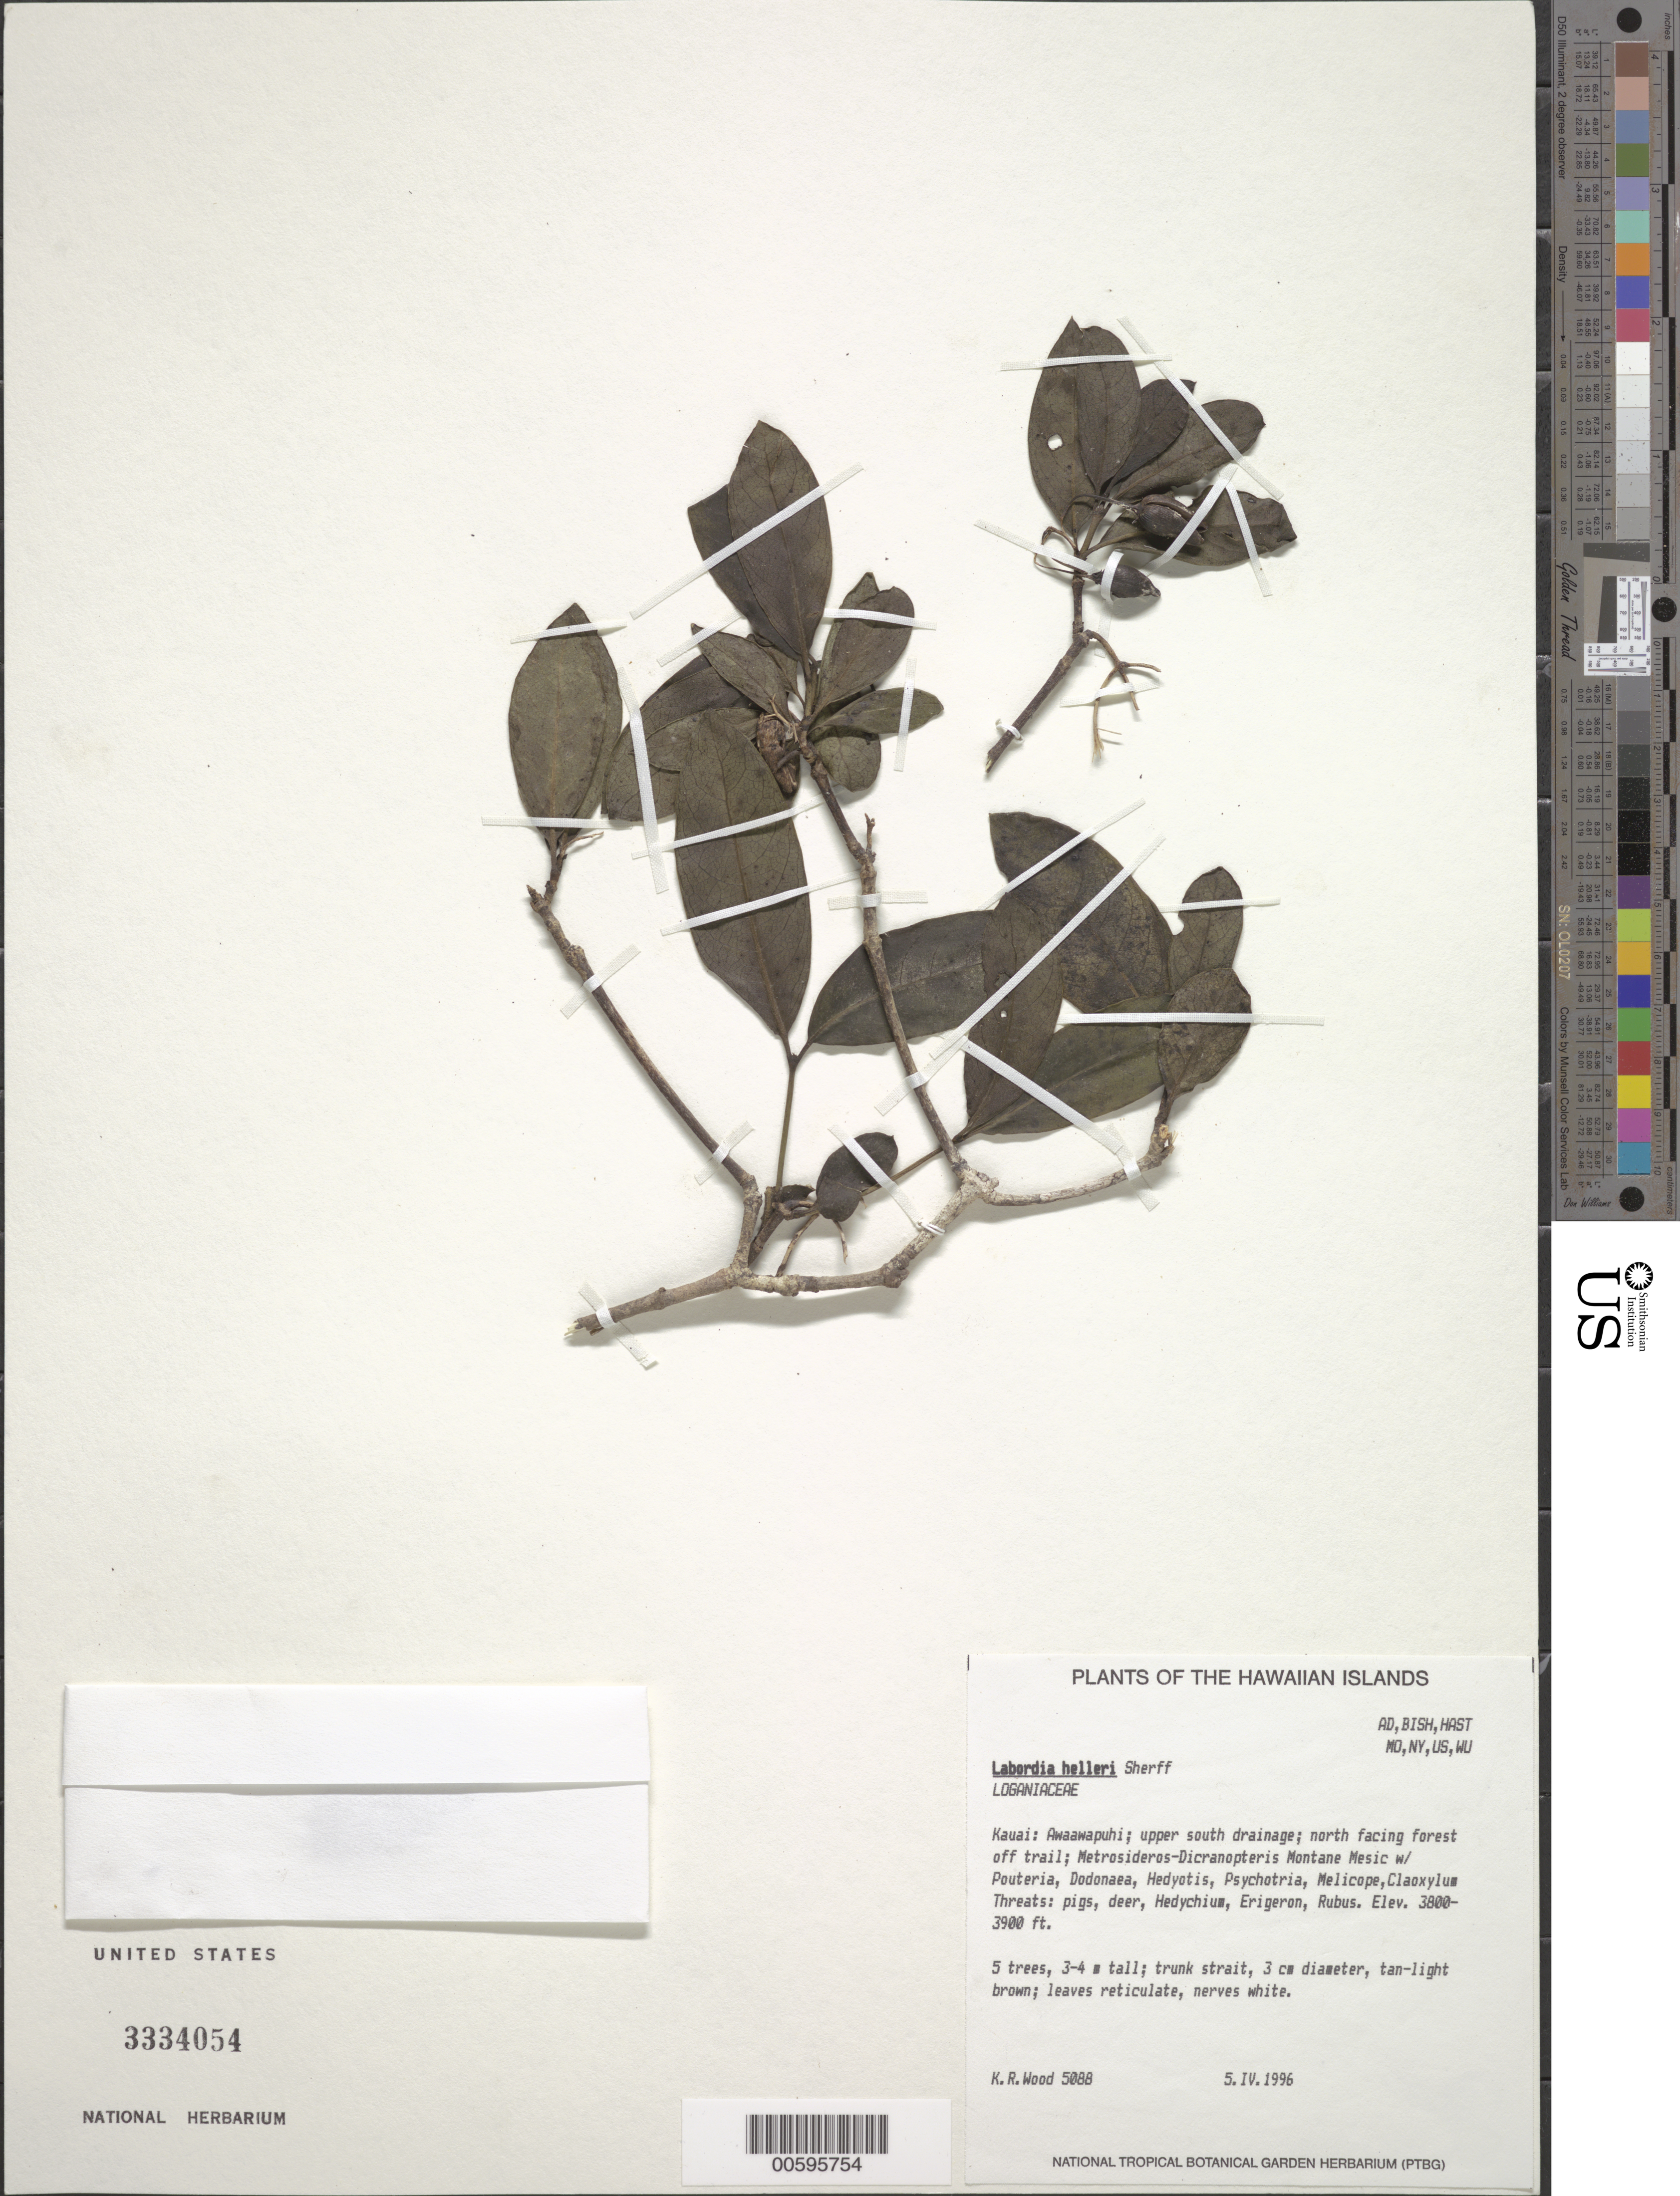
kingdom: Plantae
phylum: Tracheophyta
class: Magnoliopsida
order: Gentianales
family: Loganiaceae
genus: Geniostoma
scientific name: Geniostoma helleri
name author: (Sherff) Byng & Christenh.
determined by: Wagner, W. L., (BOT), Smithsonian Institution - National Museum of Natural History (UNITED STATES)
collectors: K. R. Wood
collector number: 5088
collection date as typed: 5 Apr 1996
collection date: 1996-04-05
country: United States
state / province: Hawaii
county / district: Kauai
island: Kaua'i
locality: Awaawaphi; upper S drainage; N facing forest trail.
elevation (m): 1158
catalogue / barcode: US 3334054